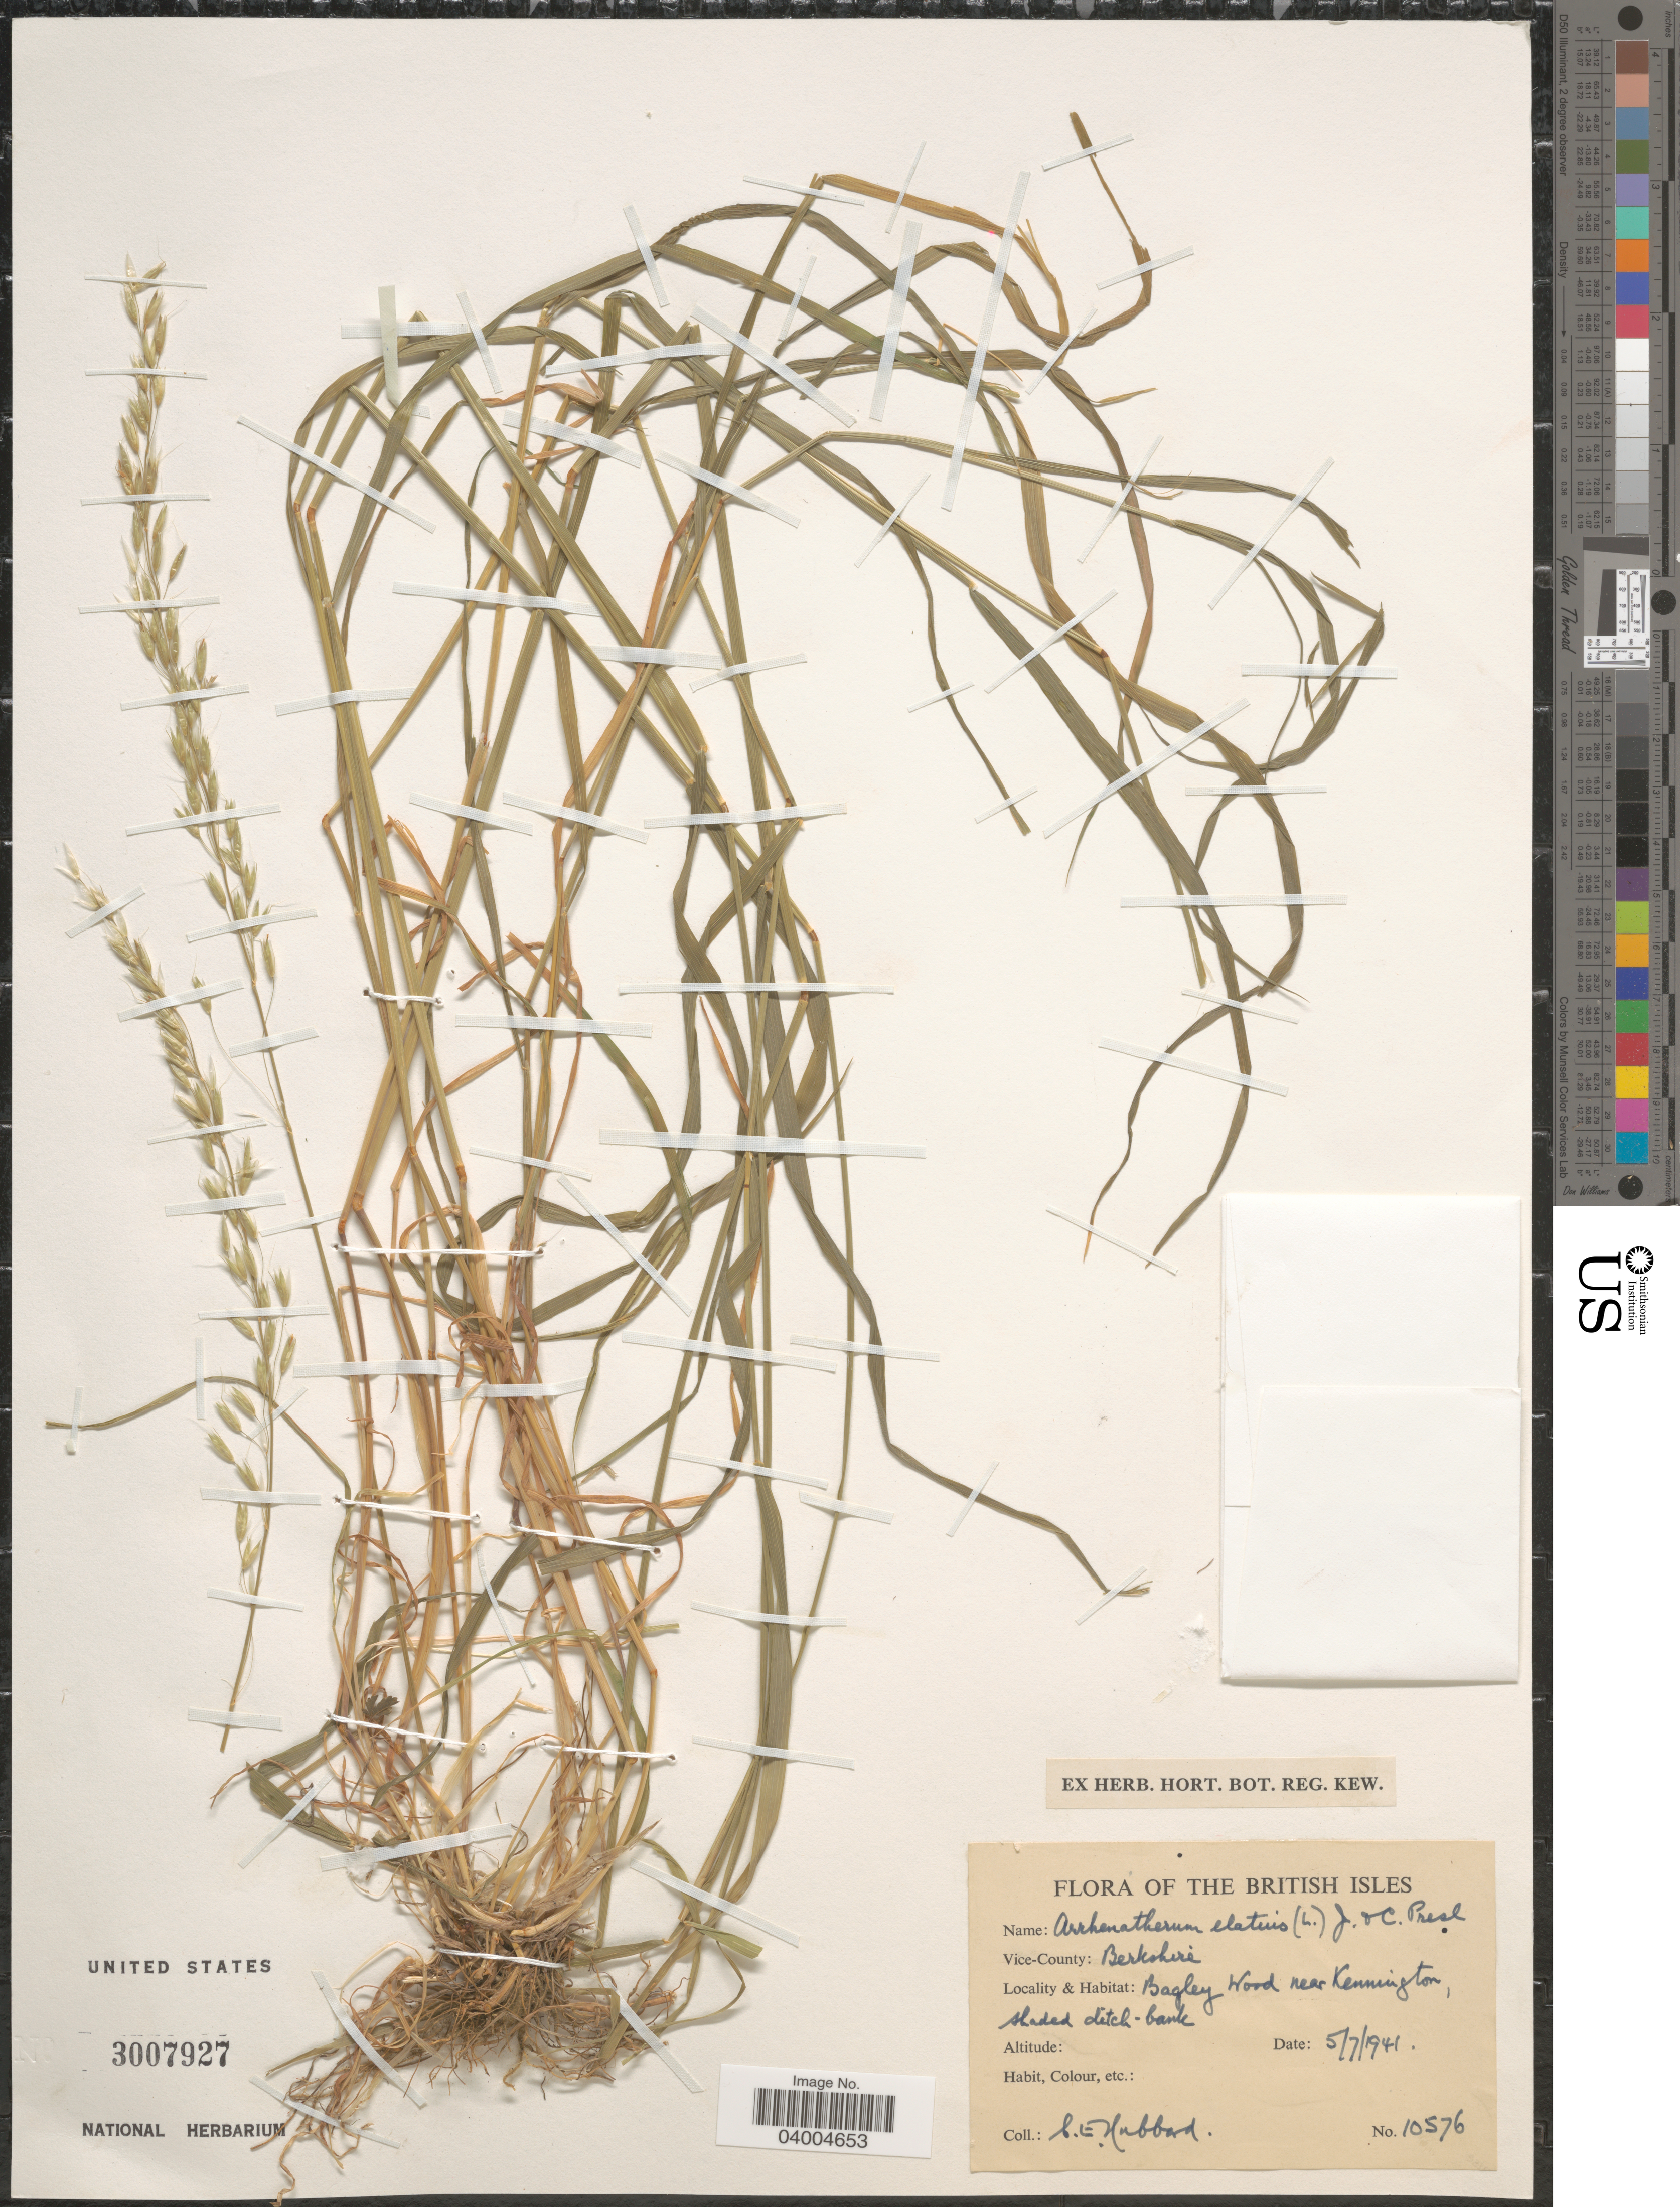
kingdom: Plantae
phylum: Tracheophyta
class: Liliopsida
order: Poales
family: Poaceae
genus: Arrhenatherum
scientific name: Arrhenatherum elatius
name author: (L.) J. Presl & C. Presl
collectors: C. E. Hubbard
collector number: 10576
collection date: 1941-07-05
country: United Kingdom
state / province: England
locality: The British Isles. Vice-County: Berkshire. Bagley Wood near Kennington.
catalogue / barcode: US 3007927